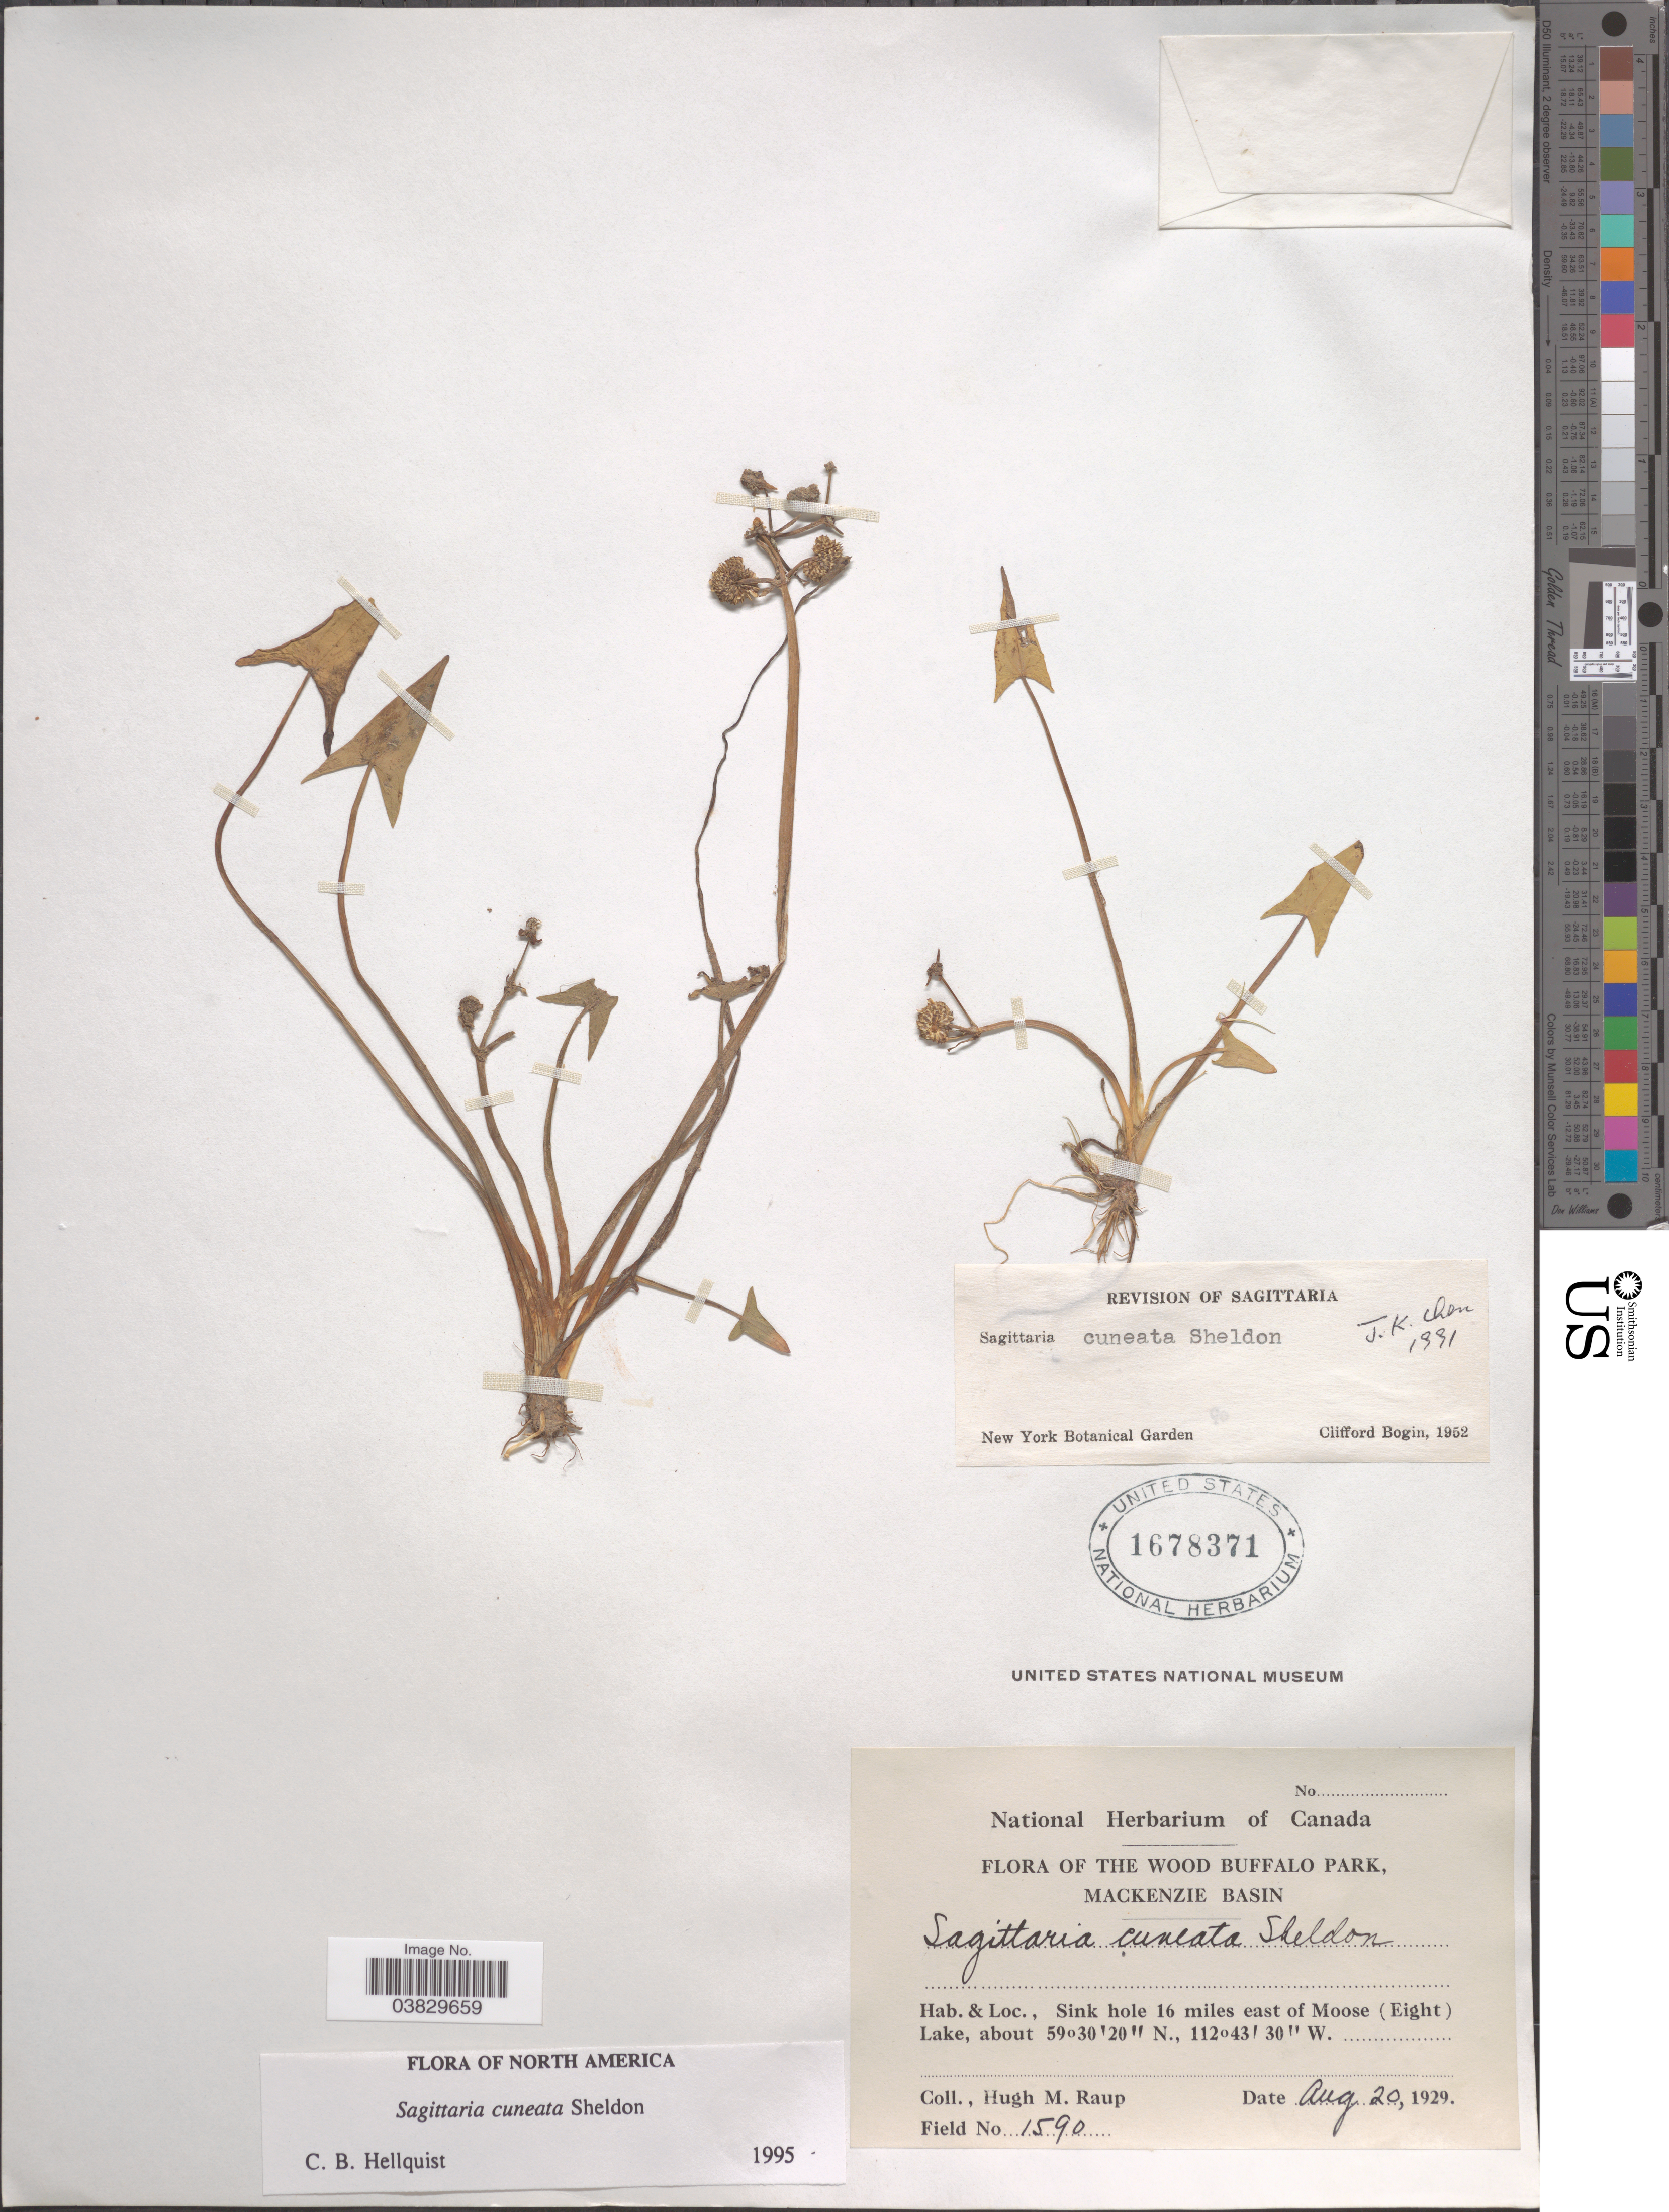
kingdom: Plantae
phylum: Tracheophyta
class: Liliopsida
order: Alismatales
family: Alismataceae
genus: Sagittaria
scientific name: Sagittaria cuneata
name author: E. Sheld.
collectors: H. Raup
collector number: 1590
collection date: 1929-08-20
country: Canada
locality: The Wood Buffalo Park, Mackenzie Basin. Sink hole 16 miles east of Moose (Eight) Lake.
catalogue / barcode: US 1678371